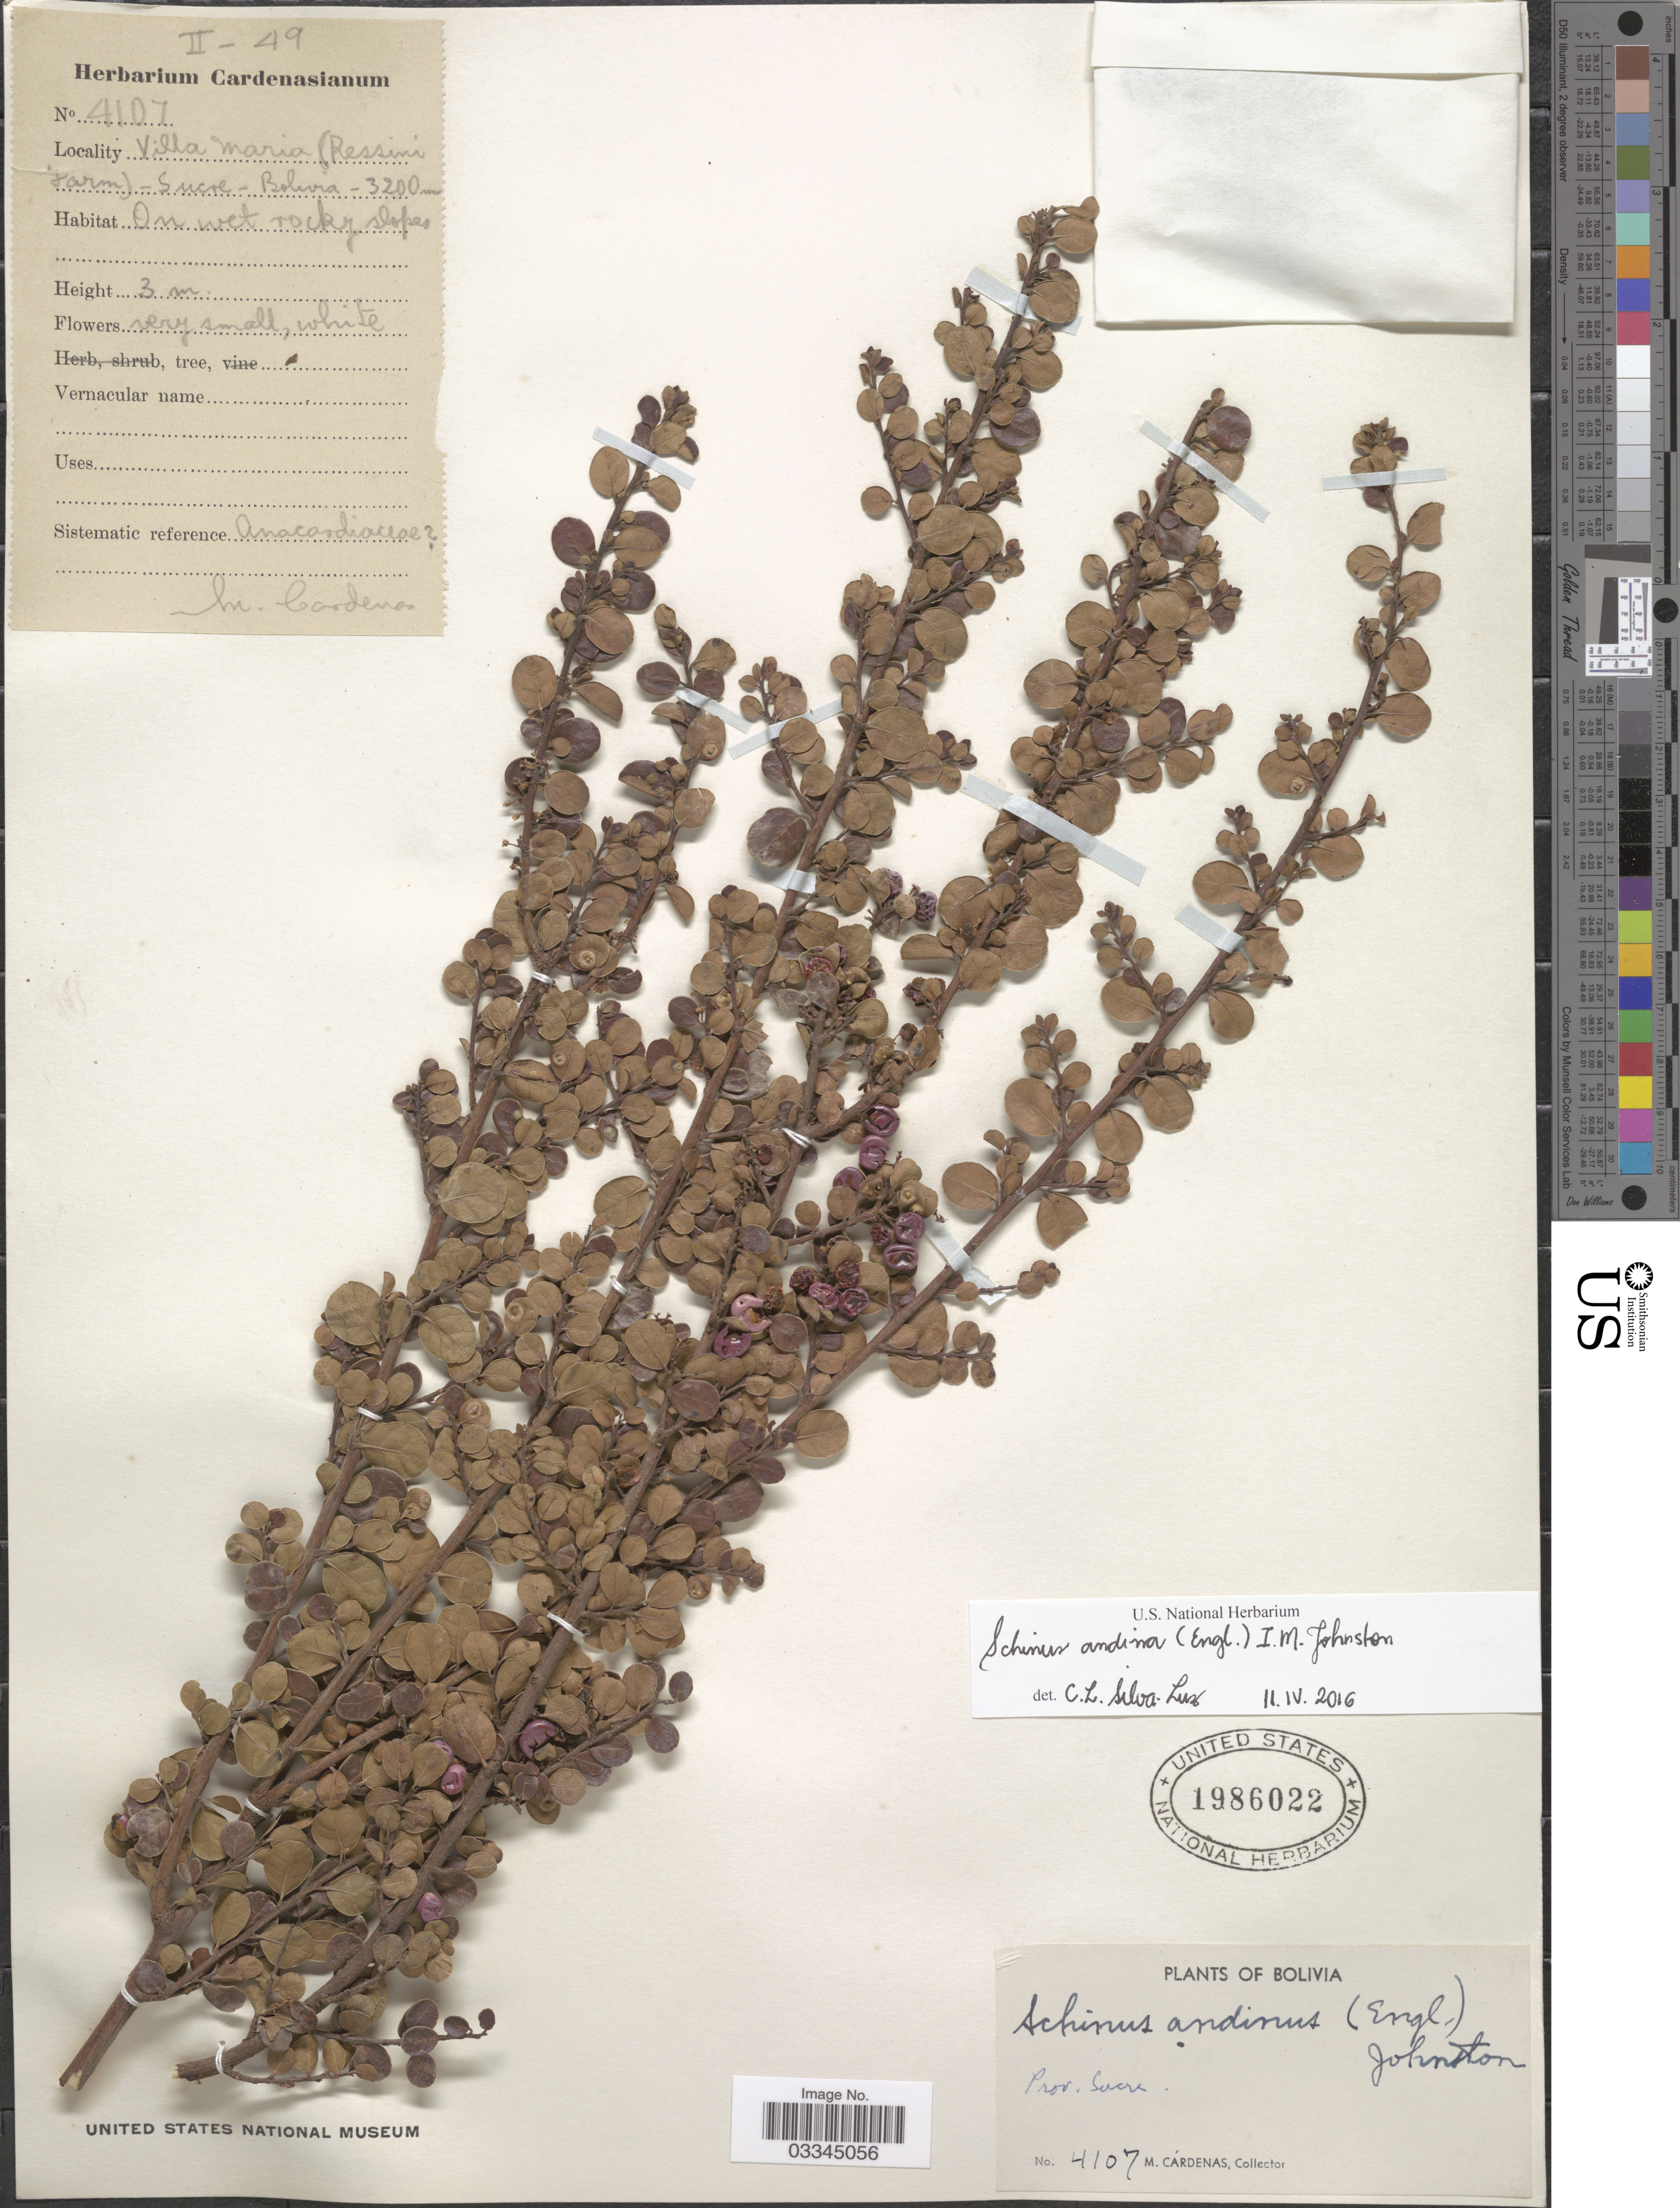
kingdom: Plantae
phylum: Tracheophyta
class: Magnoliopsida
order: Sapindales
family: Anacardiaceae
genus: Schinus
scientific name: Schinus subtridentata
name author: (Kuntze) Silva-Luz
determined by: Mitchell, J. D.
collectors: M. Cárdenas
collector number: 4107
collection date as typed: Transcribed d/m/y: /2/49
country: Bolivia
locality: Prov. Sucre, Villa Maria (Ressini Farm).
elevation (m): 3200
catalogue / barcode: US 1986022